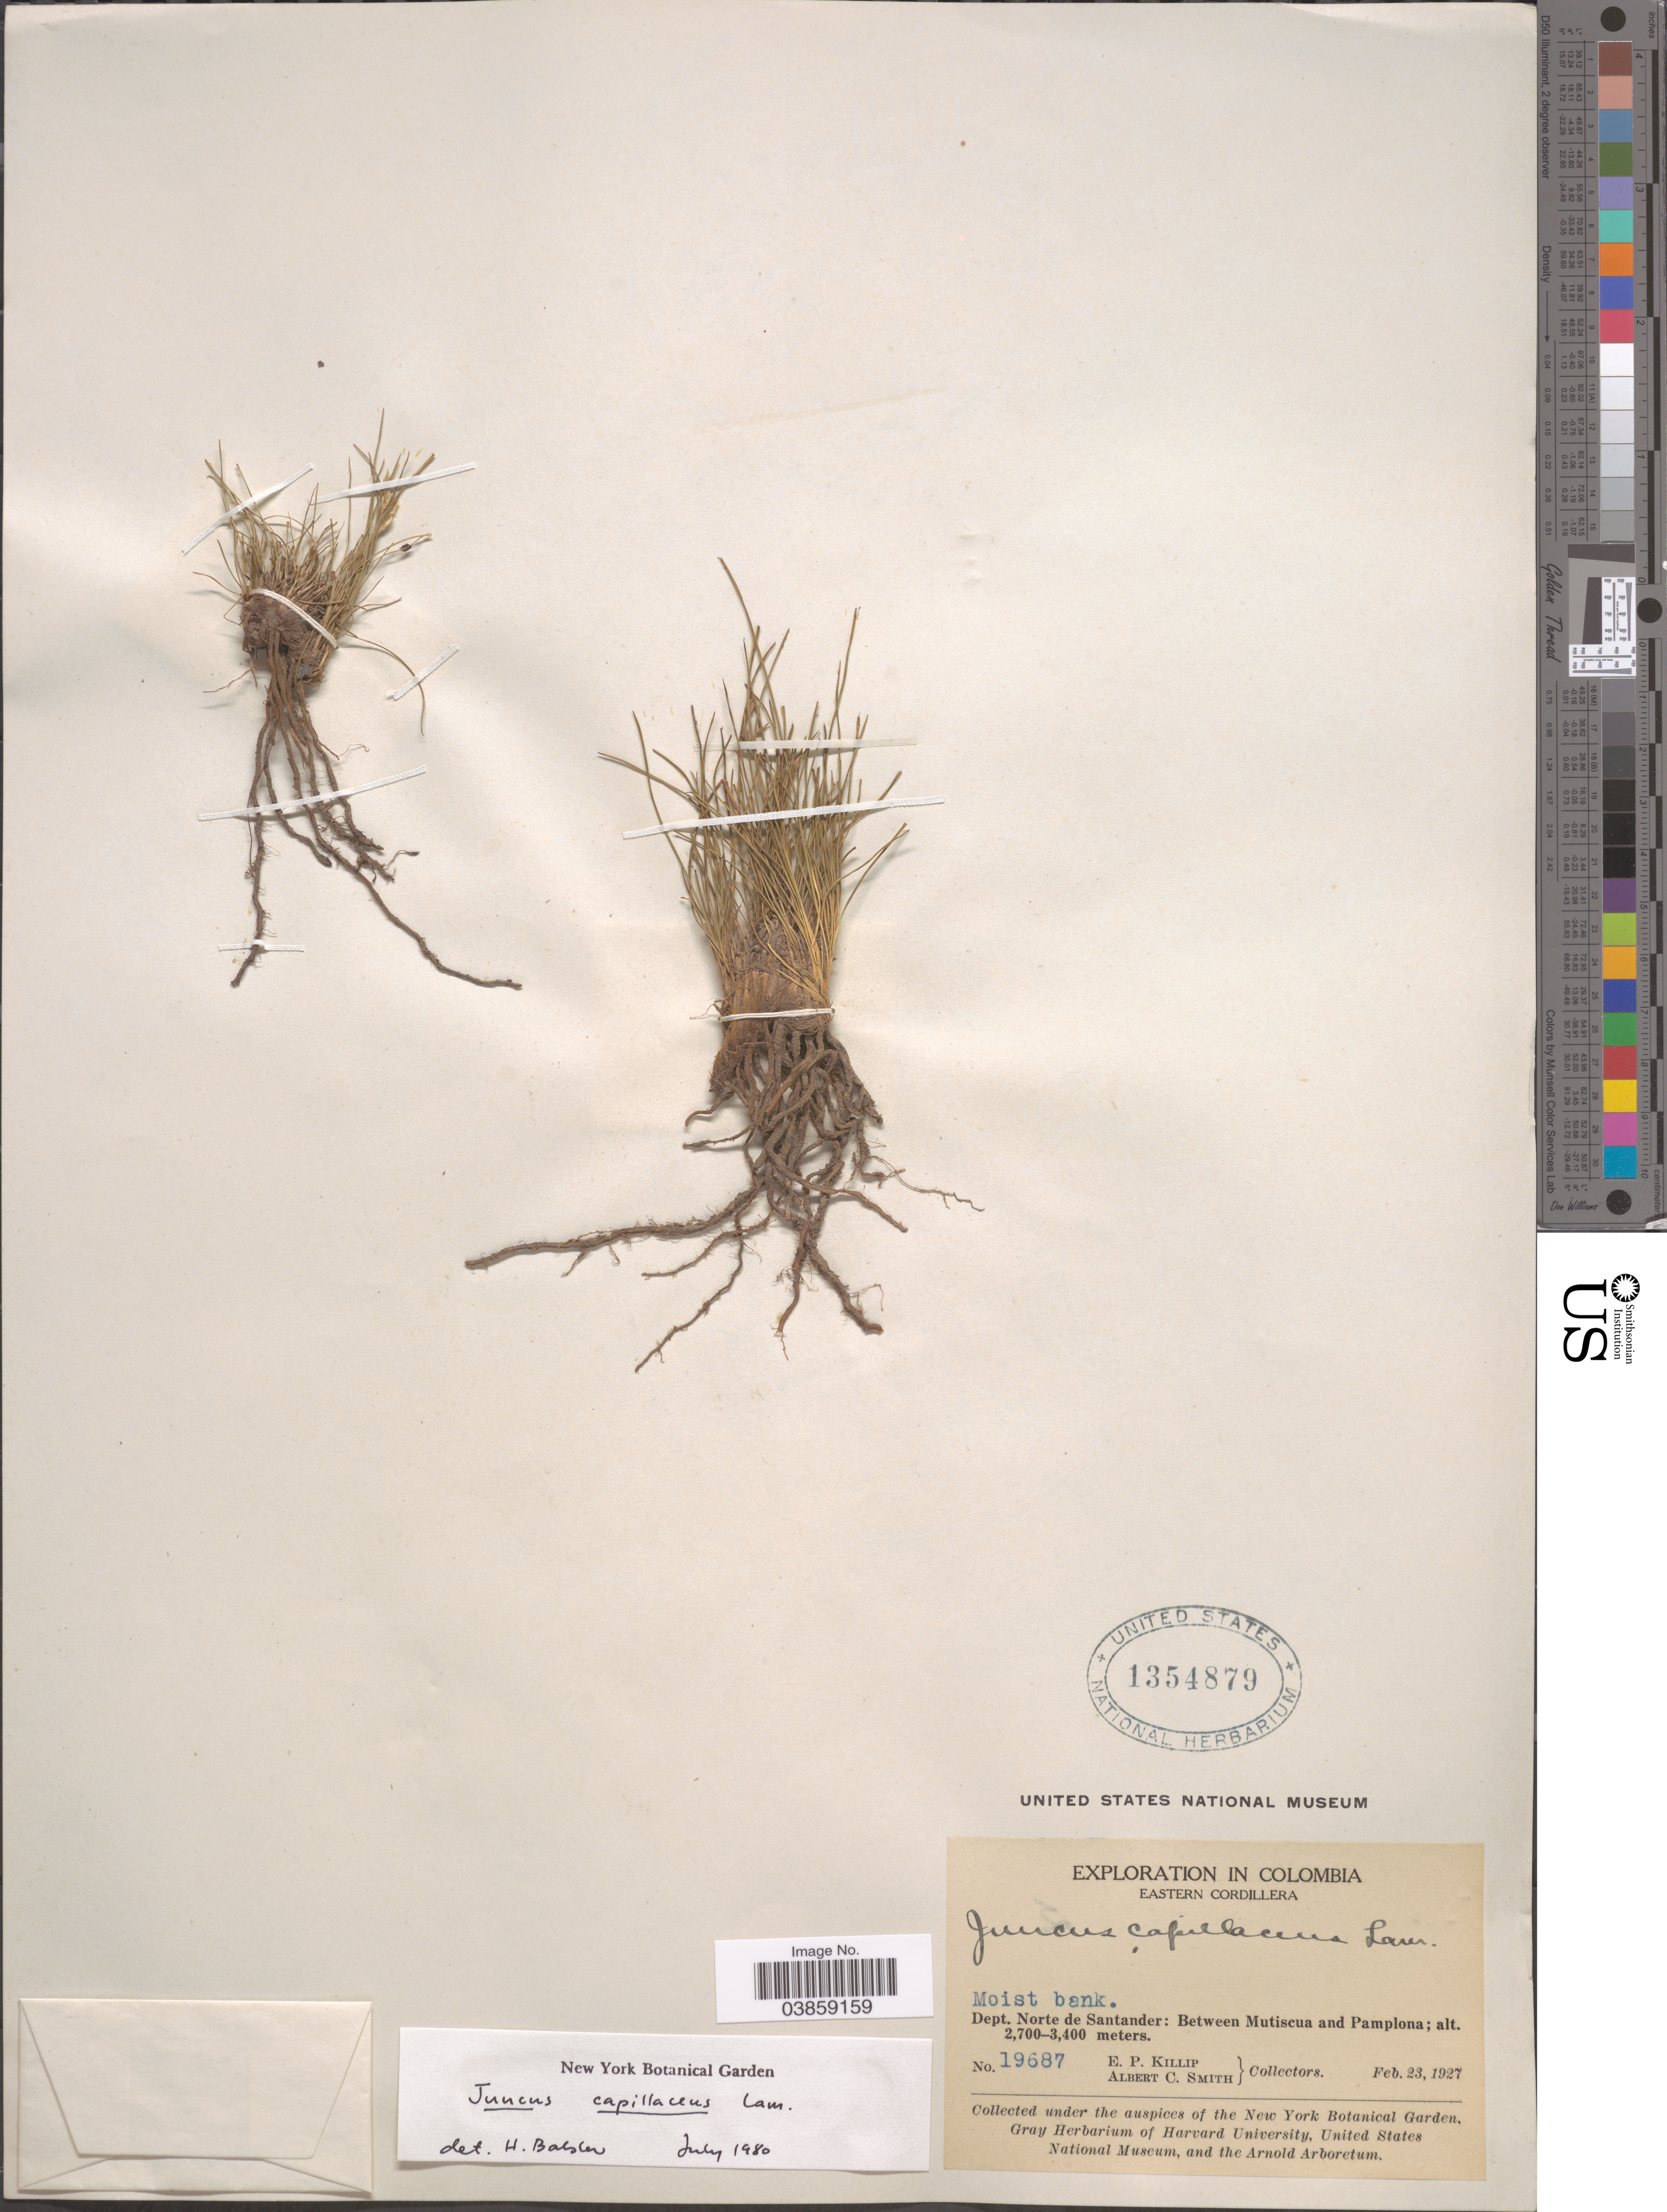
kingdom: Plantae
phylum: Tracheophyta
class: Liliopsida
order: Poales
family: Juncaceae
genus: Juncus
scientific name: Juncus capillaceus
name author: Lam.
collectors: E. P. Killip & A. C. Smith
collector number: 19687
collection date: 1927-02-23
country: Colombia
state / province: Norte de Santander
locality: Eastern Cordillera. Dept. Norte de Santander: Between Mutiscua and Pamplona.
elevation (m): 2700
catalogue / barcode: US 1354879